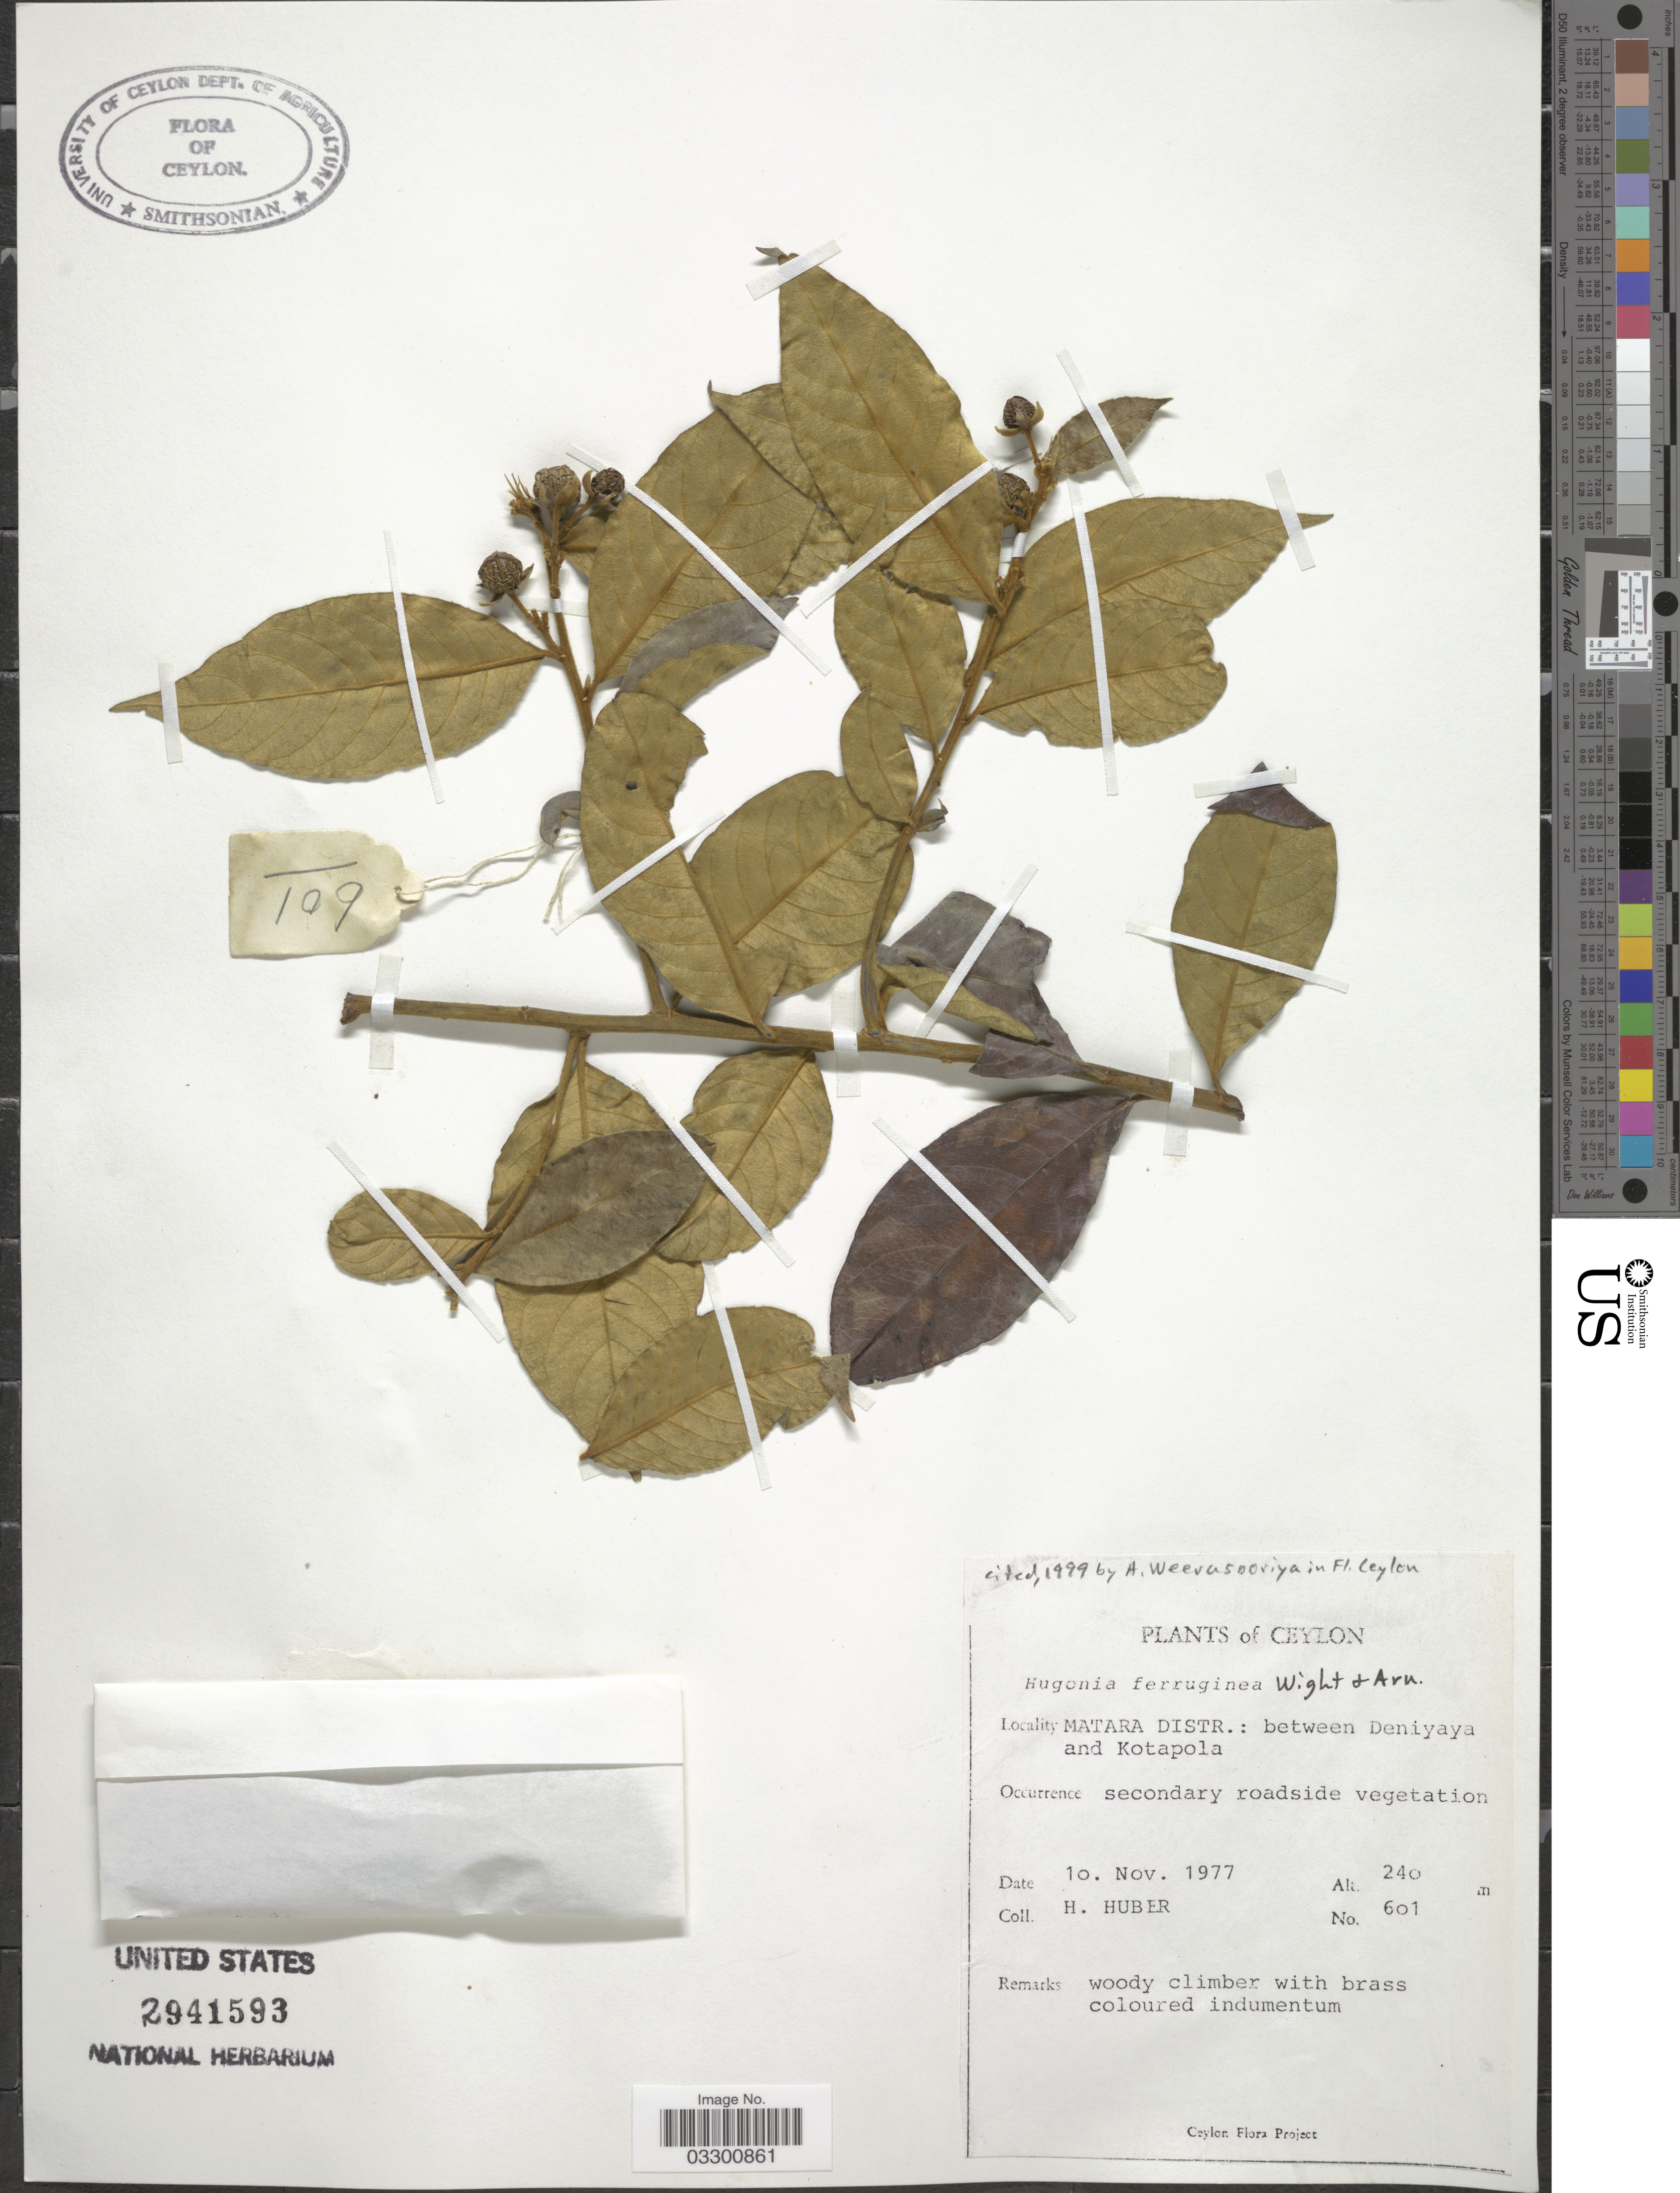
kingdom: Plantae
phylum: Tracheophyta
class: Magnoliopsida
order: Malpighiales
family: Linaceae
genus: Hugonia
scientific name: Hugonia ferruginea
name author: Wight & Arn.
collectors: H. Huber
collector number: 601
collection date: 1977-11-10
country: Sri Lanka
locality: Ceylon, Matara Distr.: between Deniyaya and Kotapola.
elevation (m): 240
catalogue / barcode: US 2941593